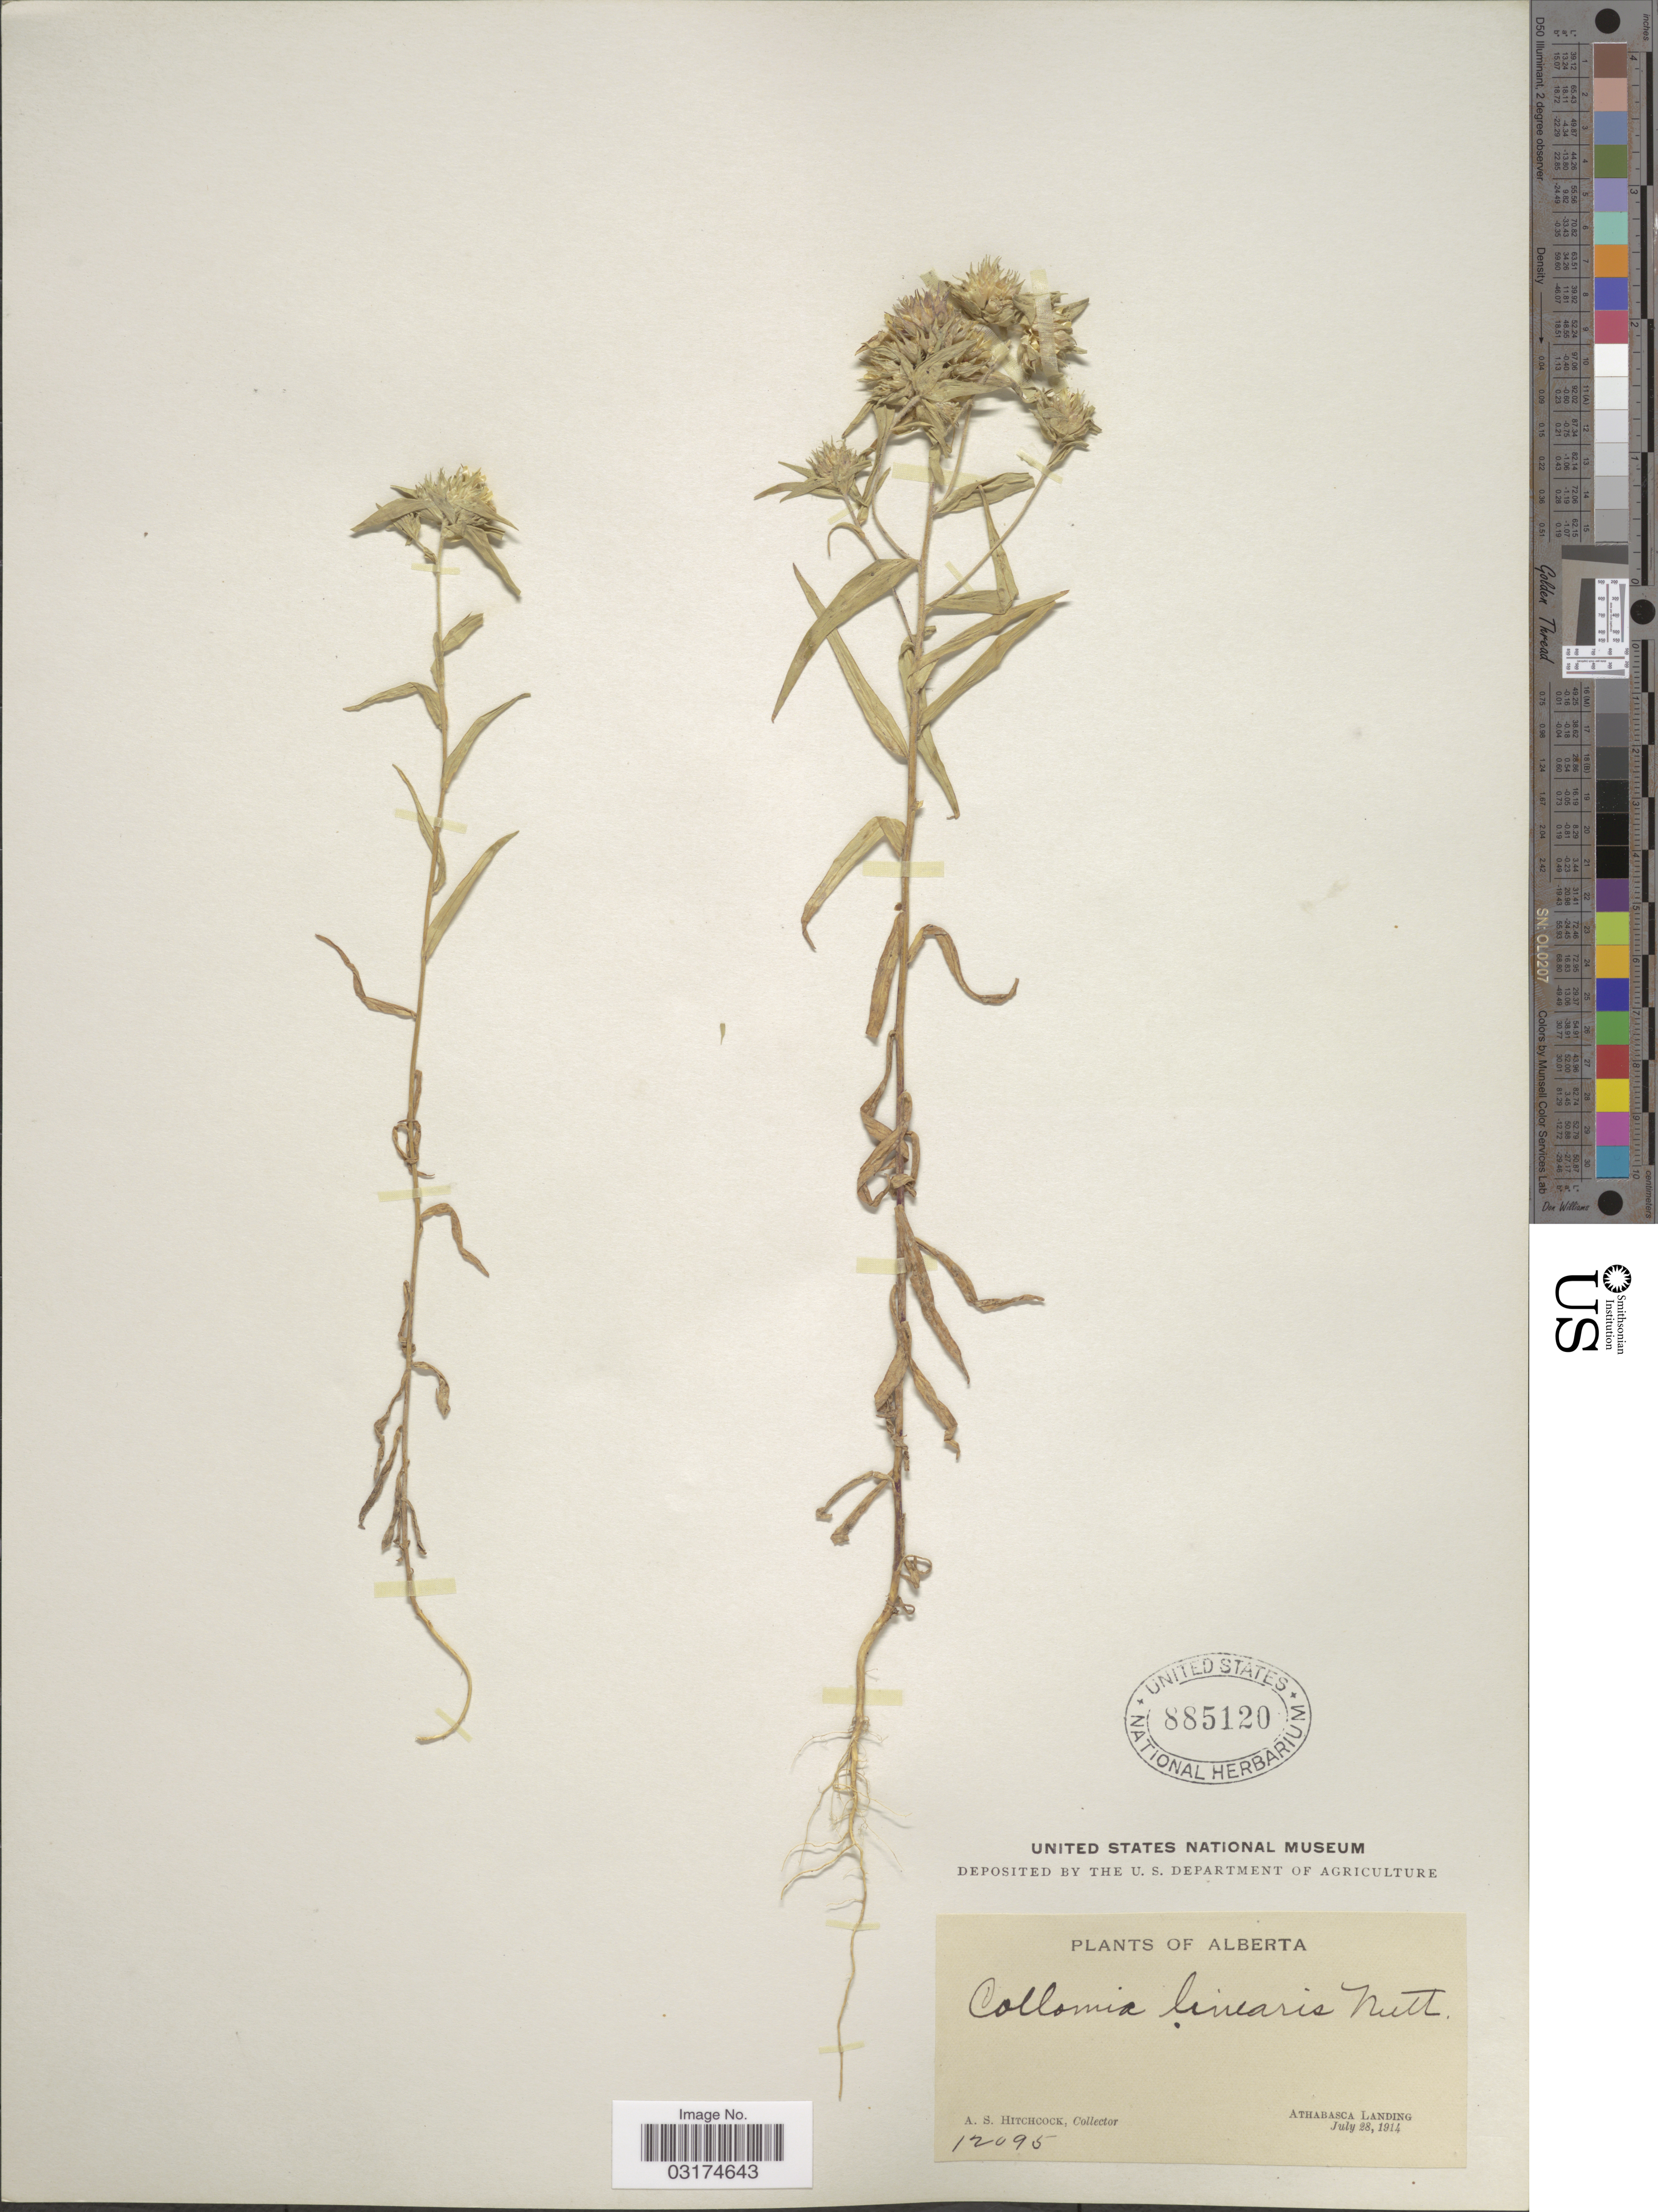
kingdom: Plantae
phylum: Tracheophyta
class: Magnoliopsida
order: Ericales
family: Polemoniaceae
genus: Collomia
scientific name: Collomia linearis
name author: Nutt.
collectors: A. S. Hitchcock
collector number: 12095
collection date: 1914-07-28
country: Canada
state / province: Alberta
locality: Athabasca Landing.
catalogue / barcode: US 885120